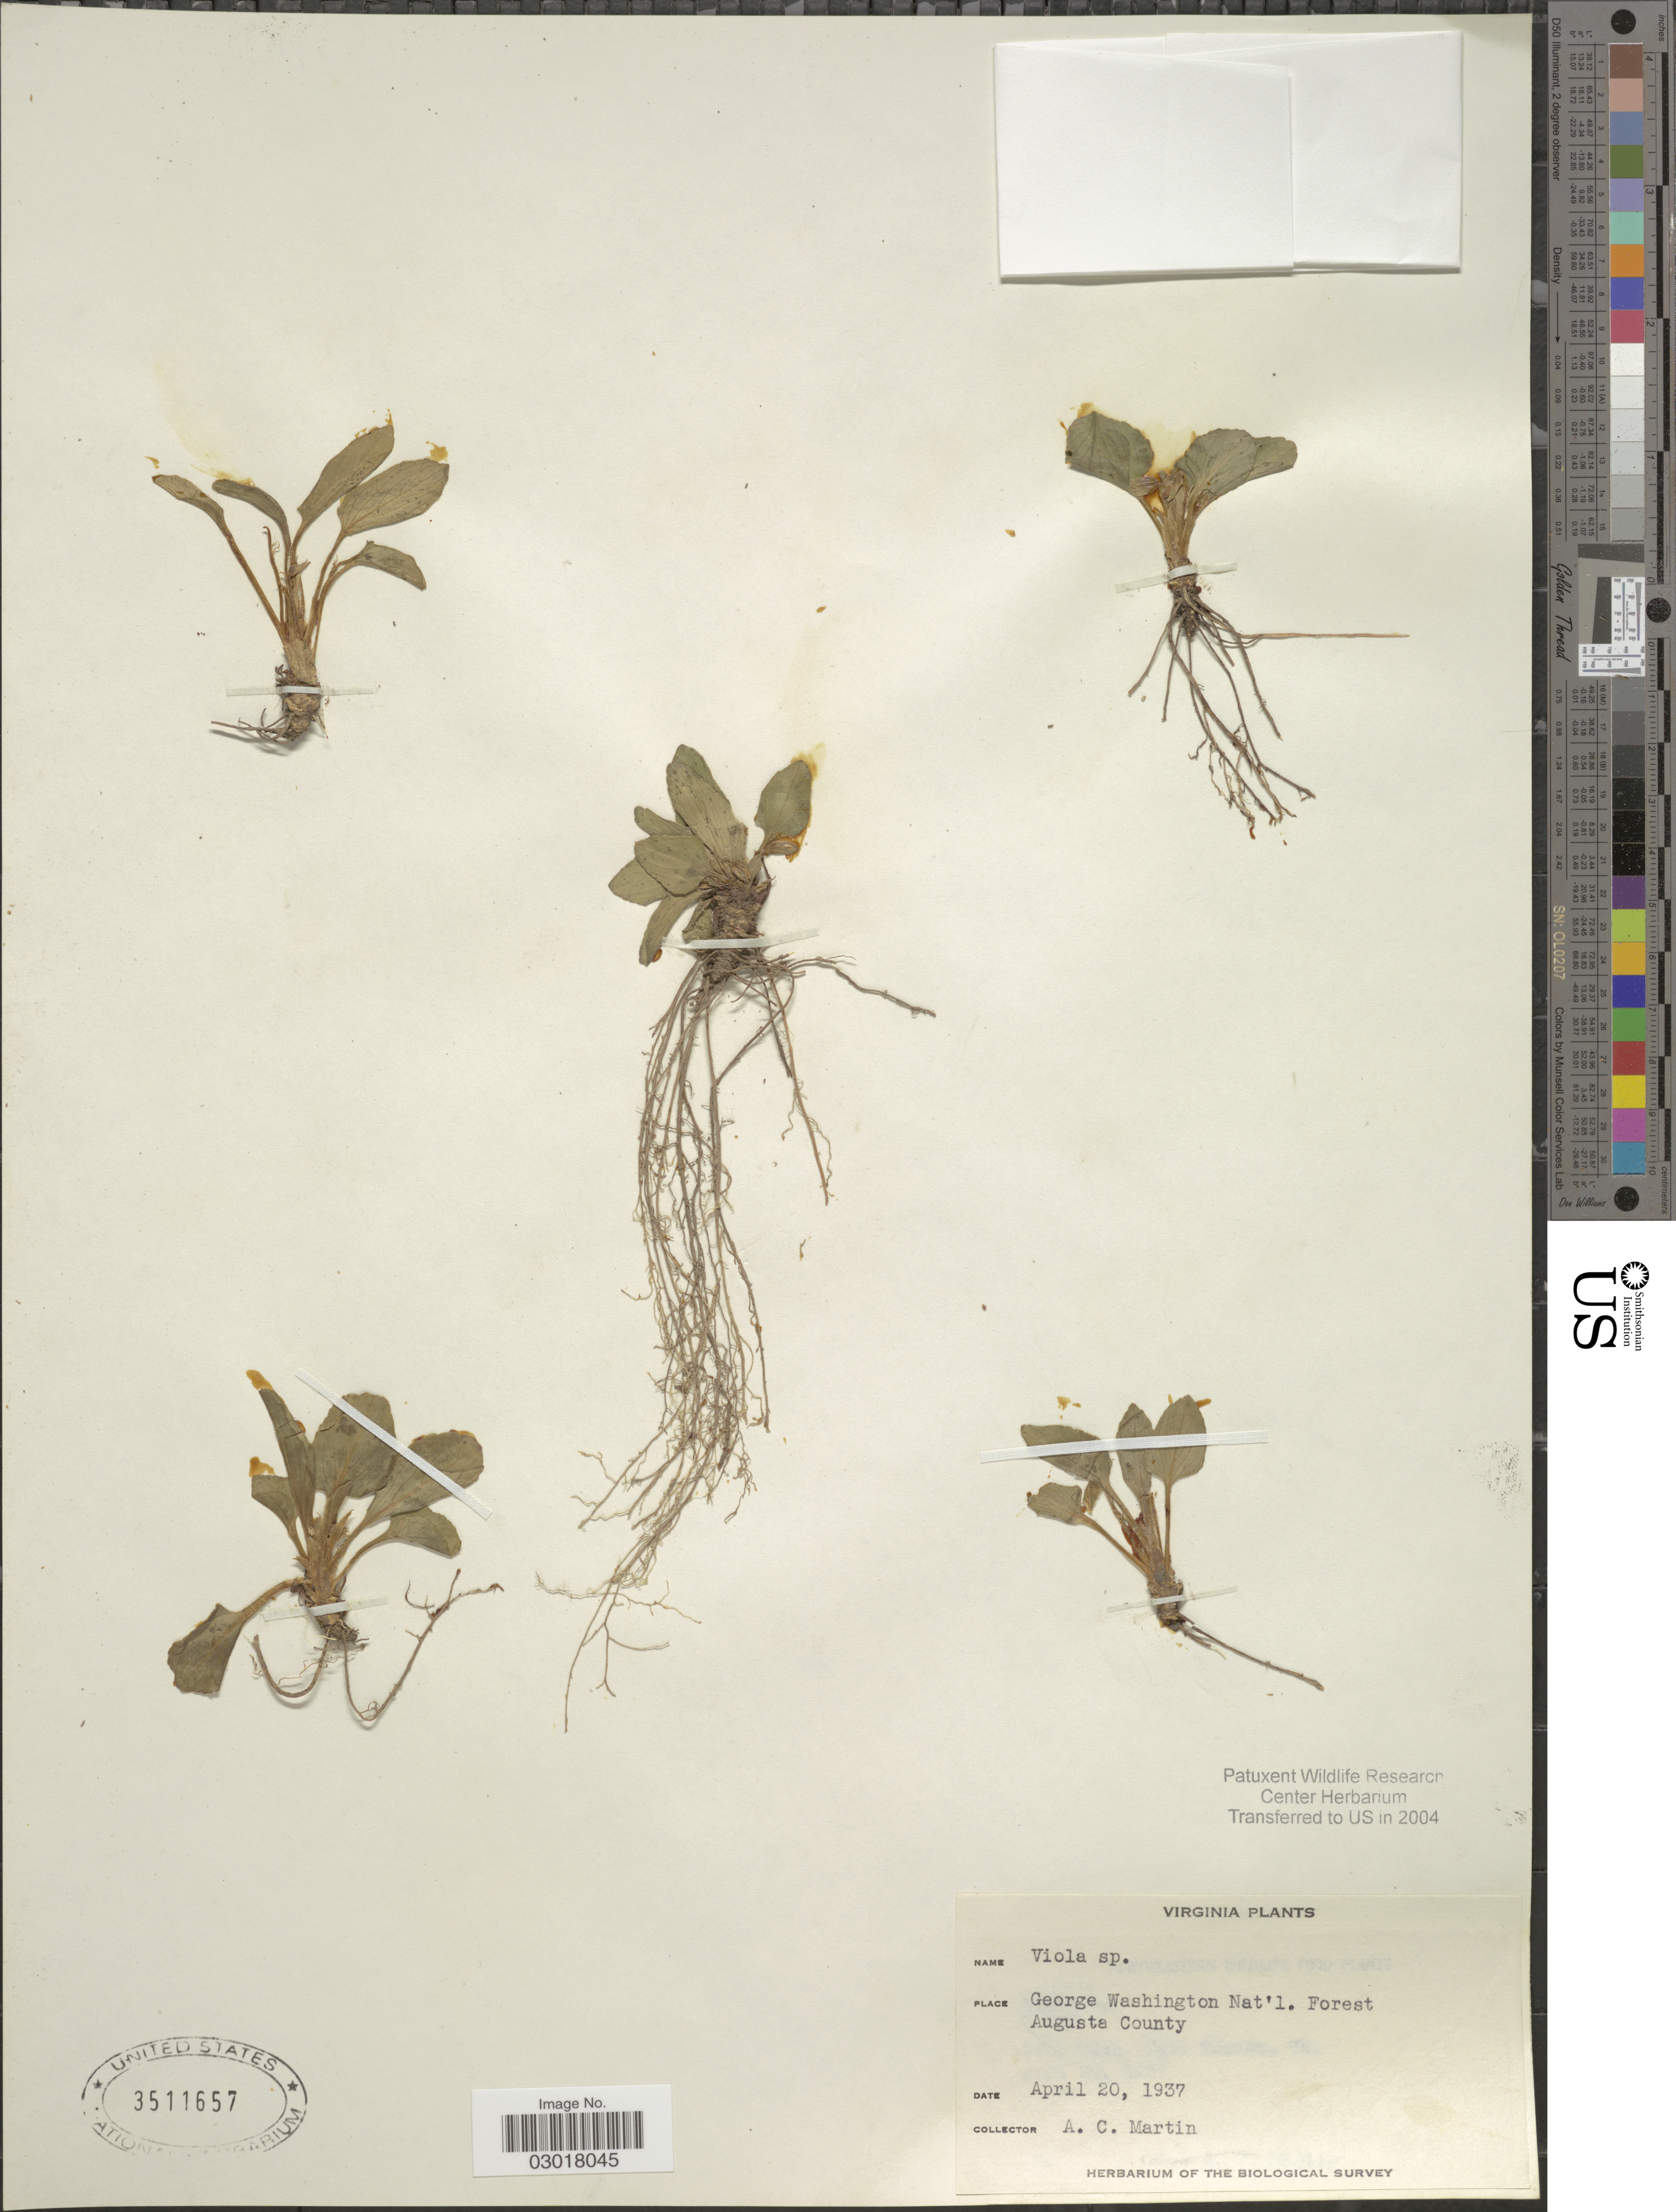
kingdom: Plantae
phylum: Tracheophyta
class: Magnoliopsida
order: Malpighiales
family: Violaceae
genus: Viola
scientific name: Viola sp.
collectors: A. C. Martin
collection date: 1937-04-20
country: United States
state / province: Virginia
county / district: Augusta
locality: George Washington Nat'l. Forest Augusta County.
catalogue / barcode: US 3511657